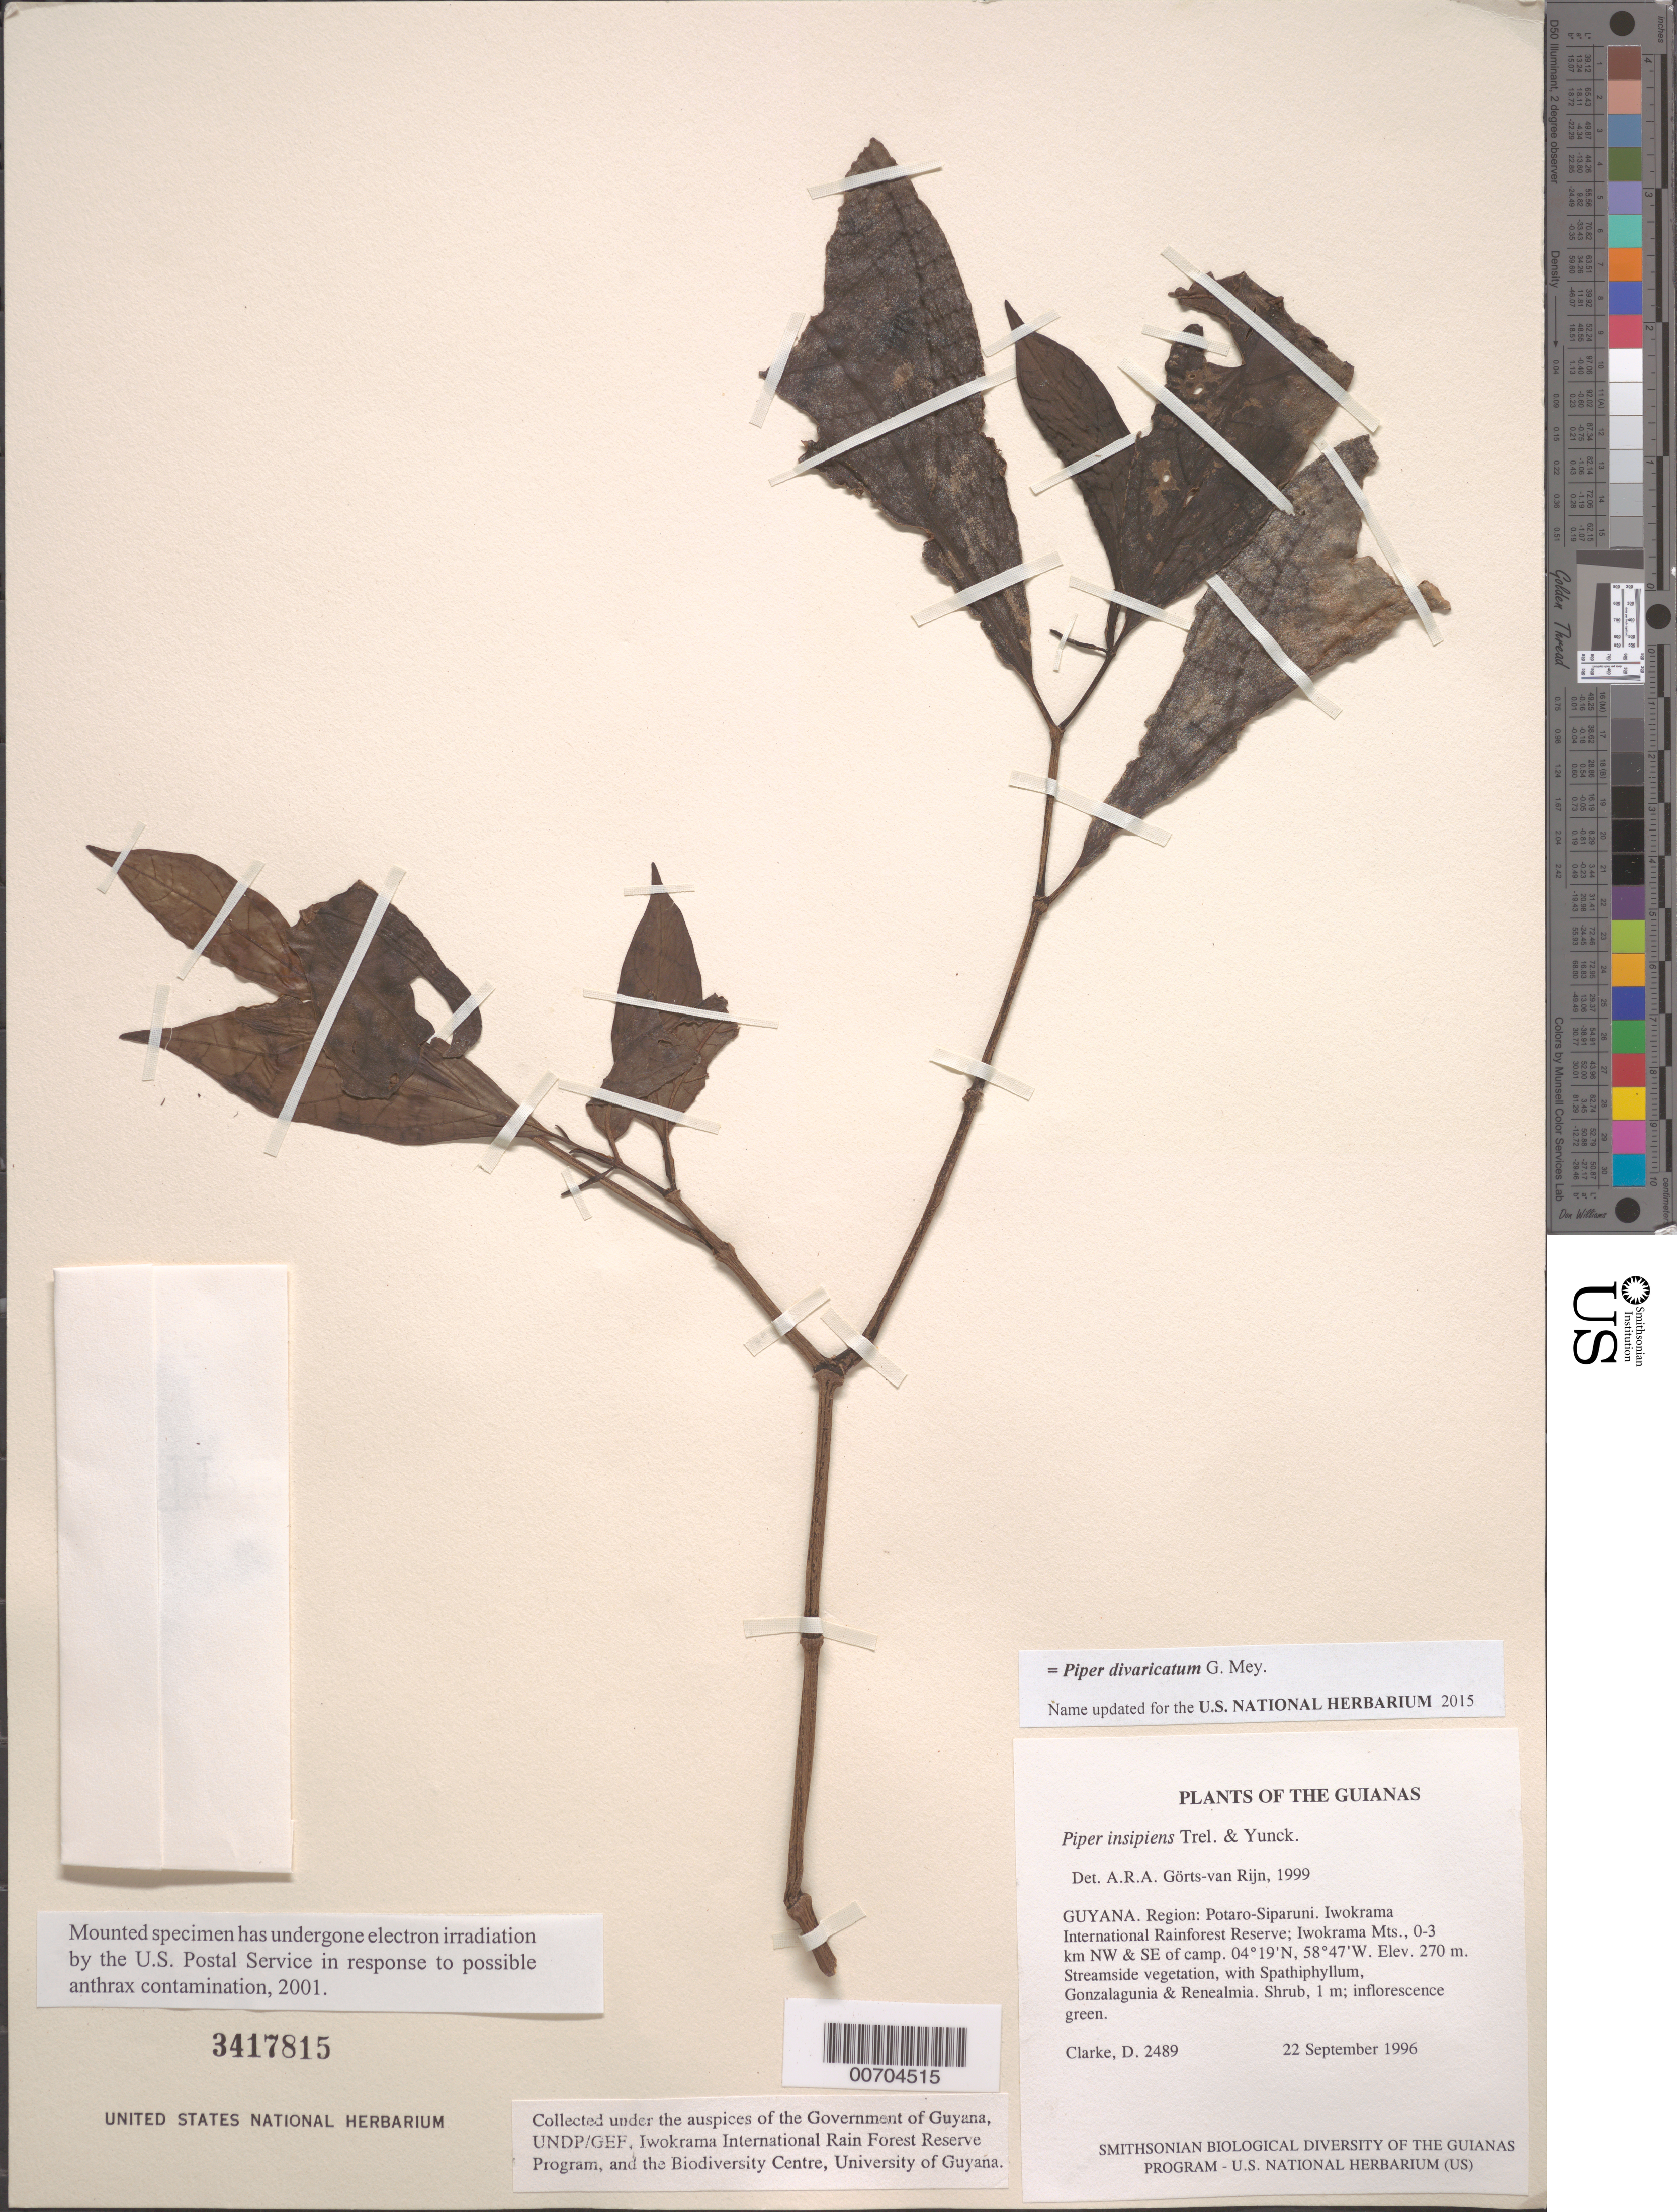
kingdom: Plantae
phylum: Tracheophyta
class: Magnoliopsida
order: Piperales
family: Piperaceae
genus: Piper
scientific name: Piper insipiens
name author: Trel. & Yunck.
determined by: Görts-van Rijn, A. R. A.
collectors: H. D. Clarke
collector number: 2489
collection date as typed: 22 September 1996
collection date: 1996-09-22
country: Guyana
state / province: Potaro-Siparuni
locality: Iwokrama International Rainforest Reserve; Iwokrama Mts., 0-3 km NW & SE of camp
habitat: Streamside vegetation, with Spathiphyllum, Gonzalagunia & Renealmia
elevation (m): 270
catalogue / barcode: US 3417815